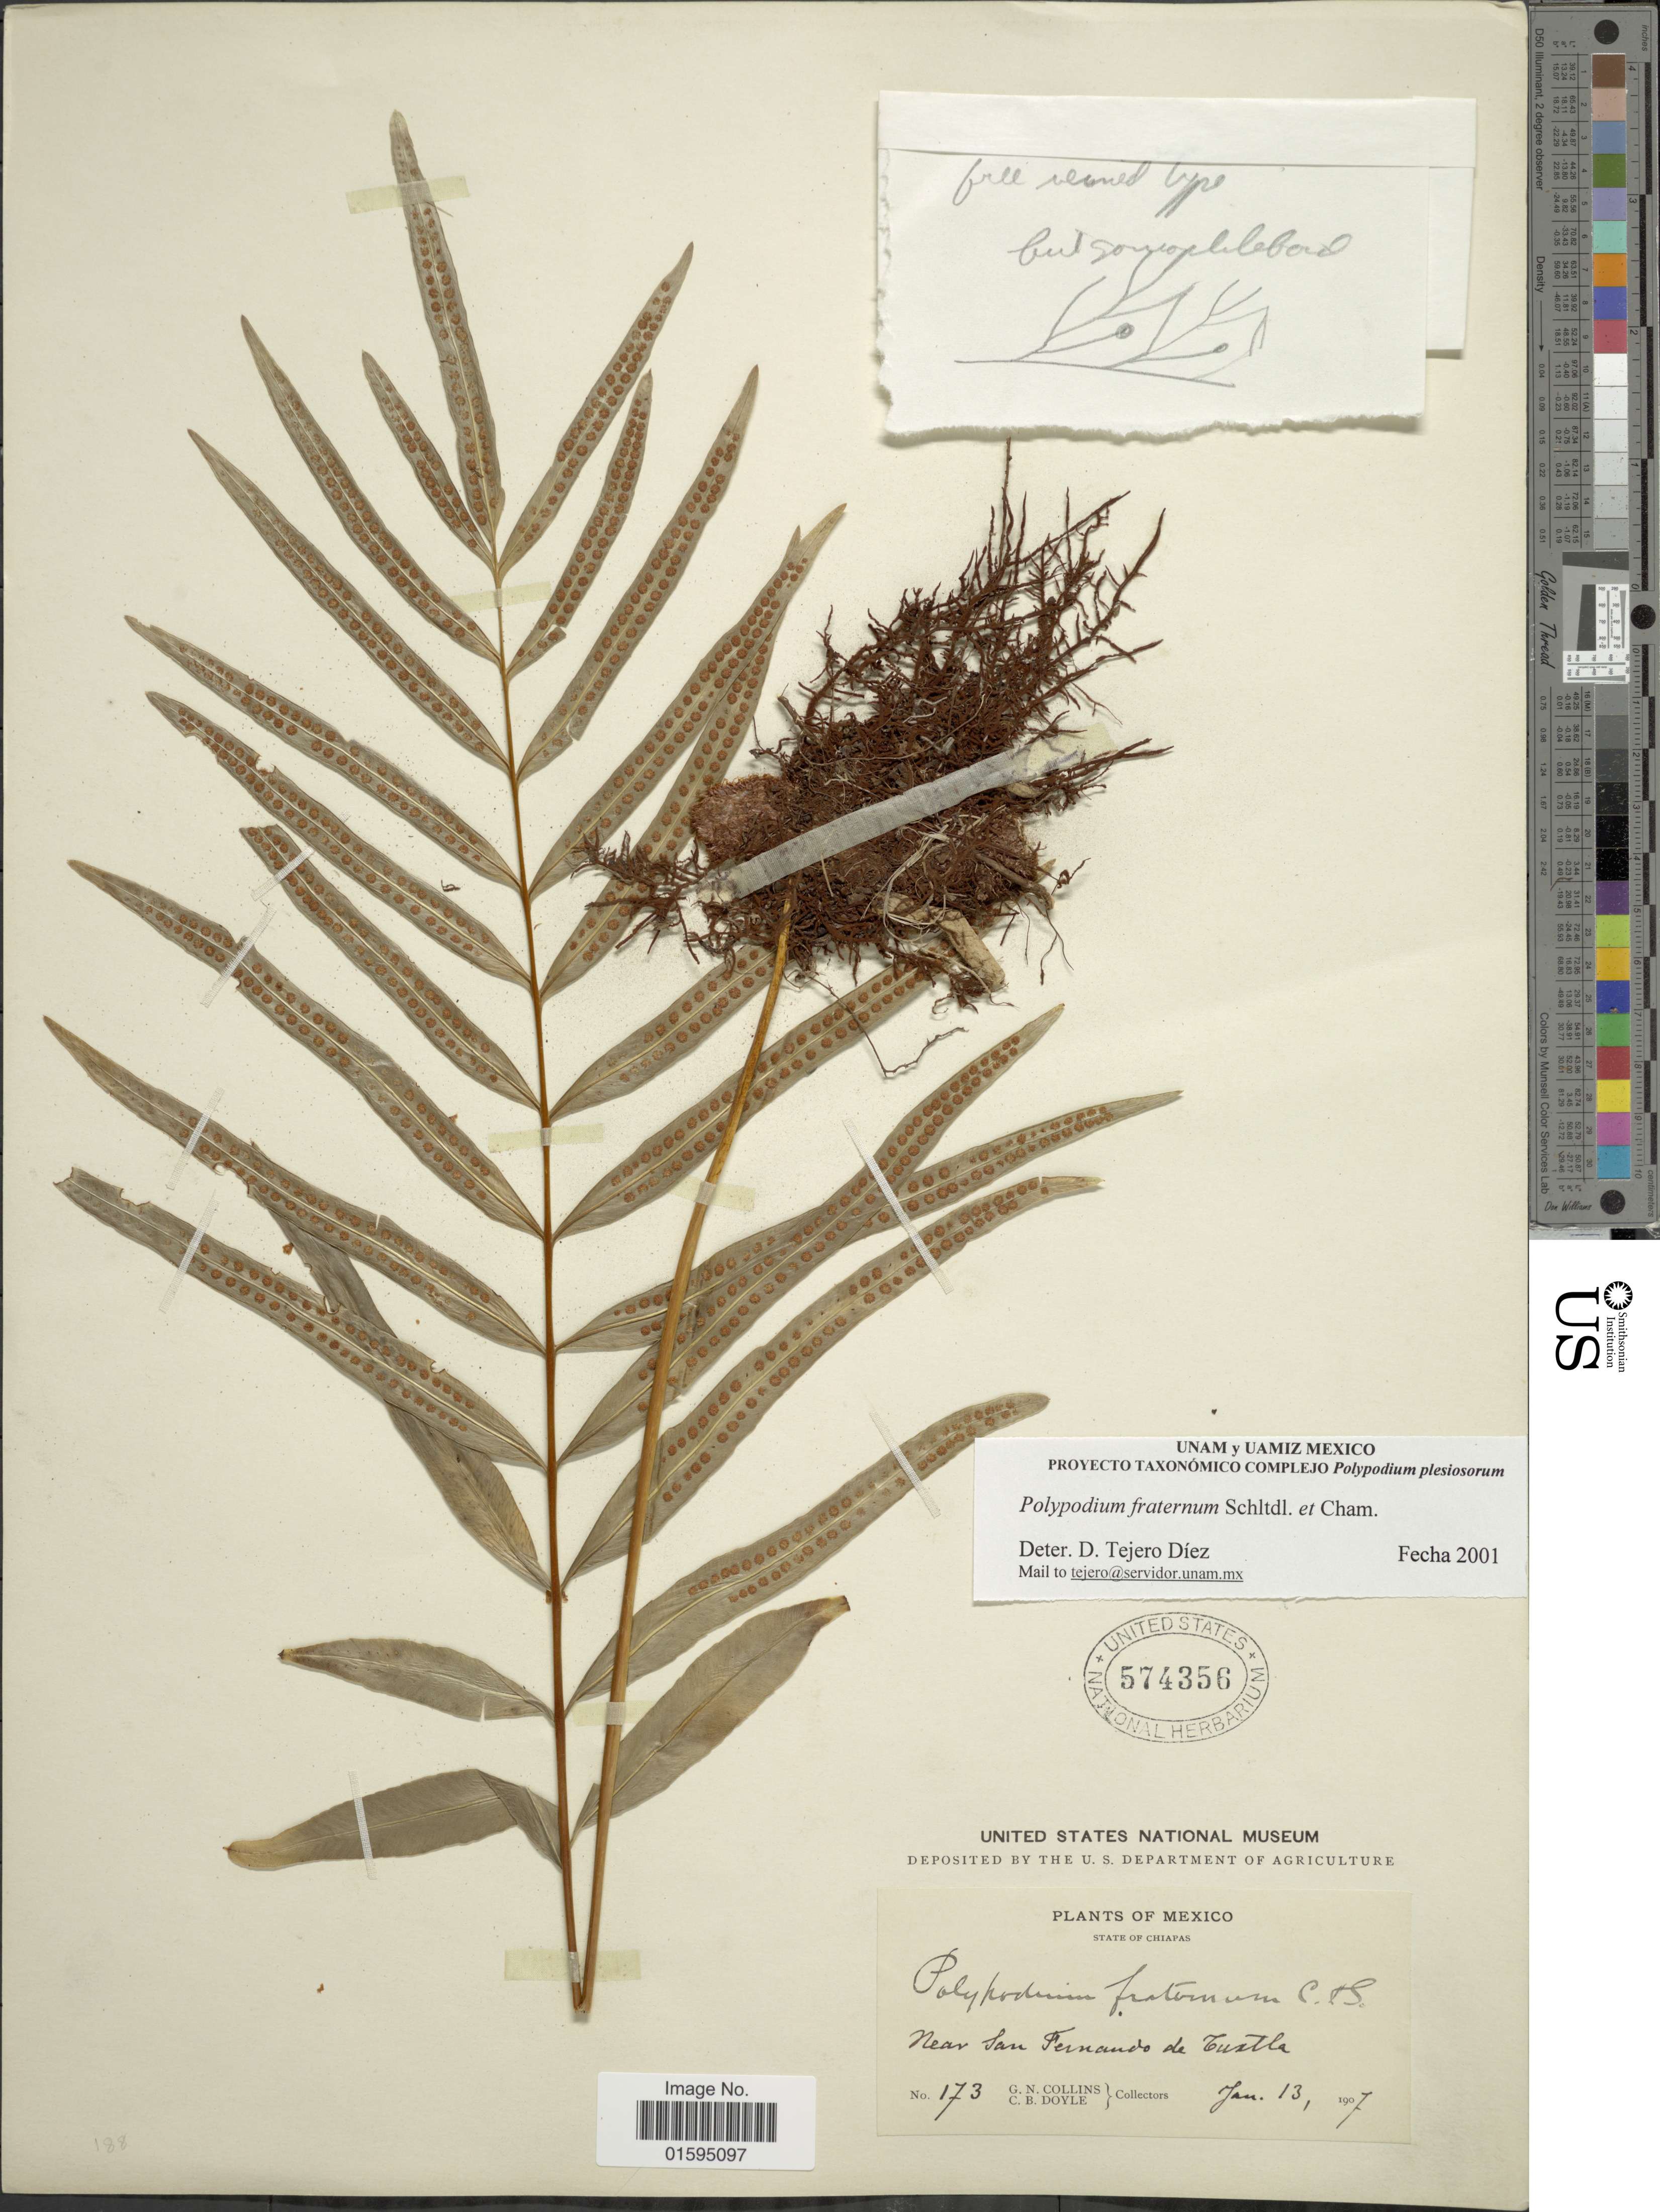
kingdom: Plantae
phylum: Tracheophyta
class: Polypodiopsida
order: Polypodiales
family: Polypodiaceae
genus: Polypodium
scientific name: Polypodium fraternum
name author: Schltdl. & Cham.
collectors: G. Collins & C. Doyle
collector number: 173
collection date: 1907-01-13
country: Mexico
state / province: Chiapas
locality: Near San Fernando de Cuxtla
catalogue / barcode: US 574356